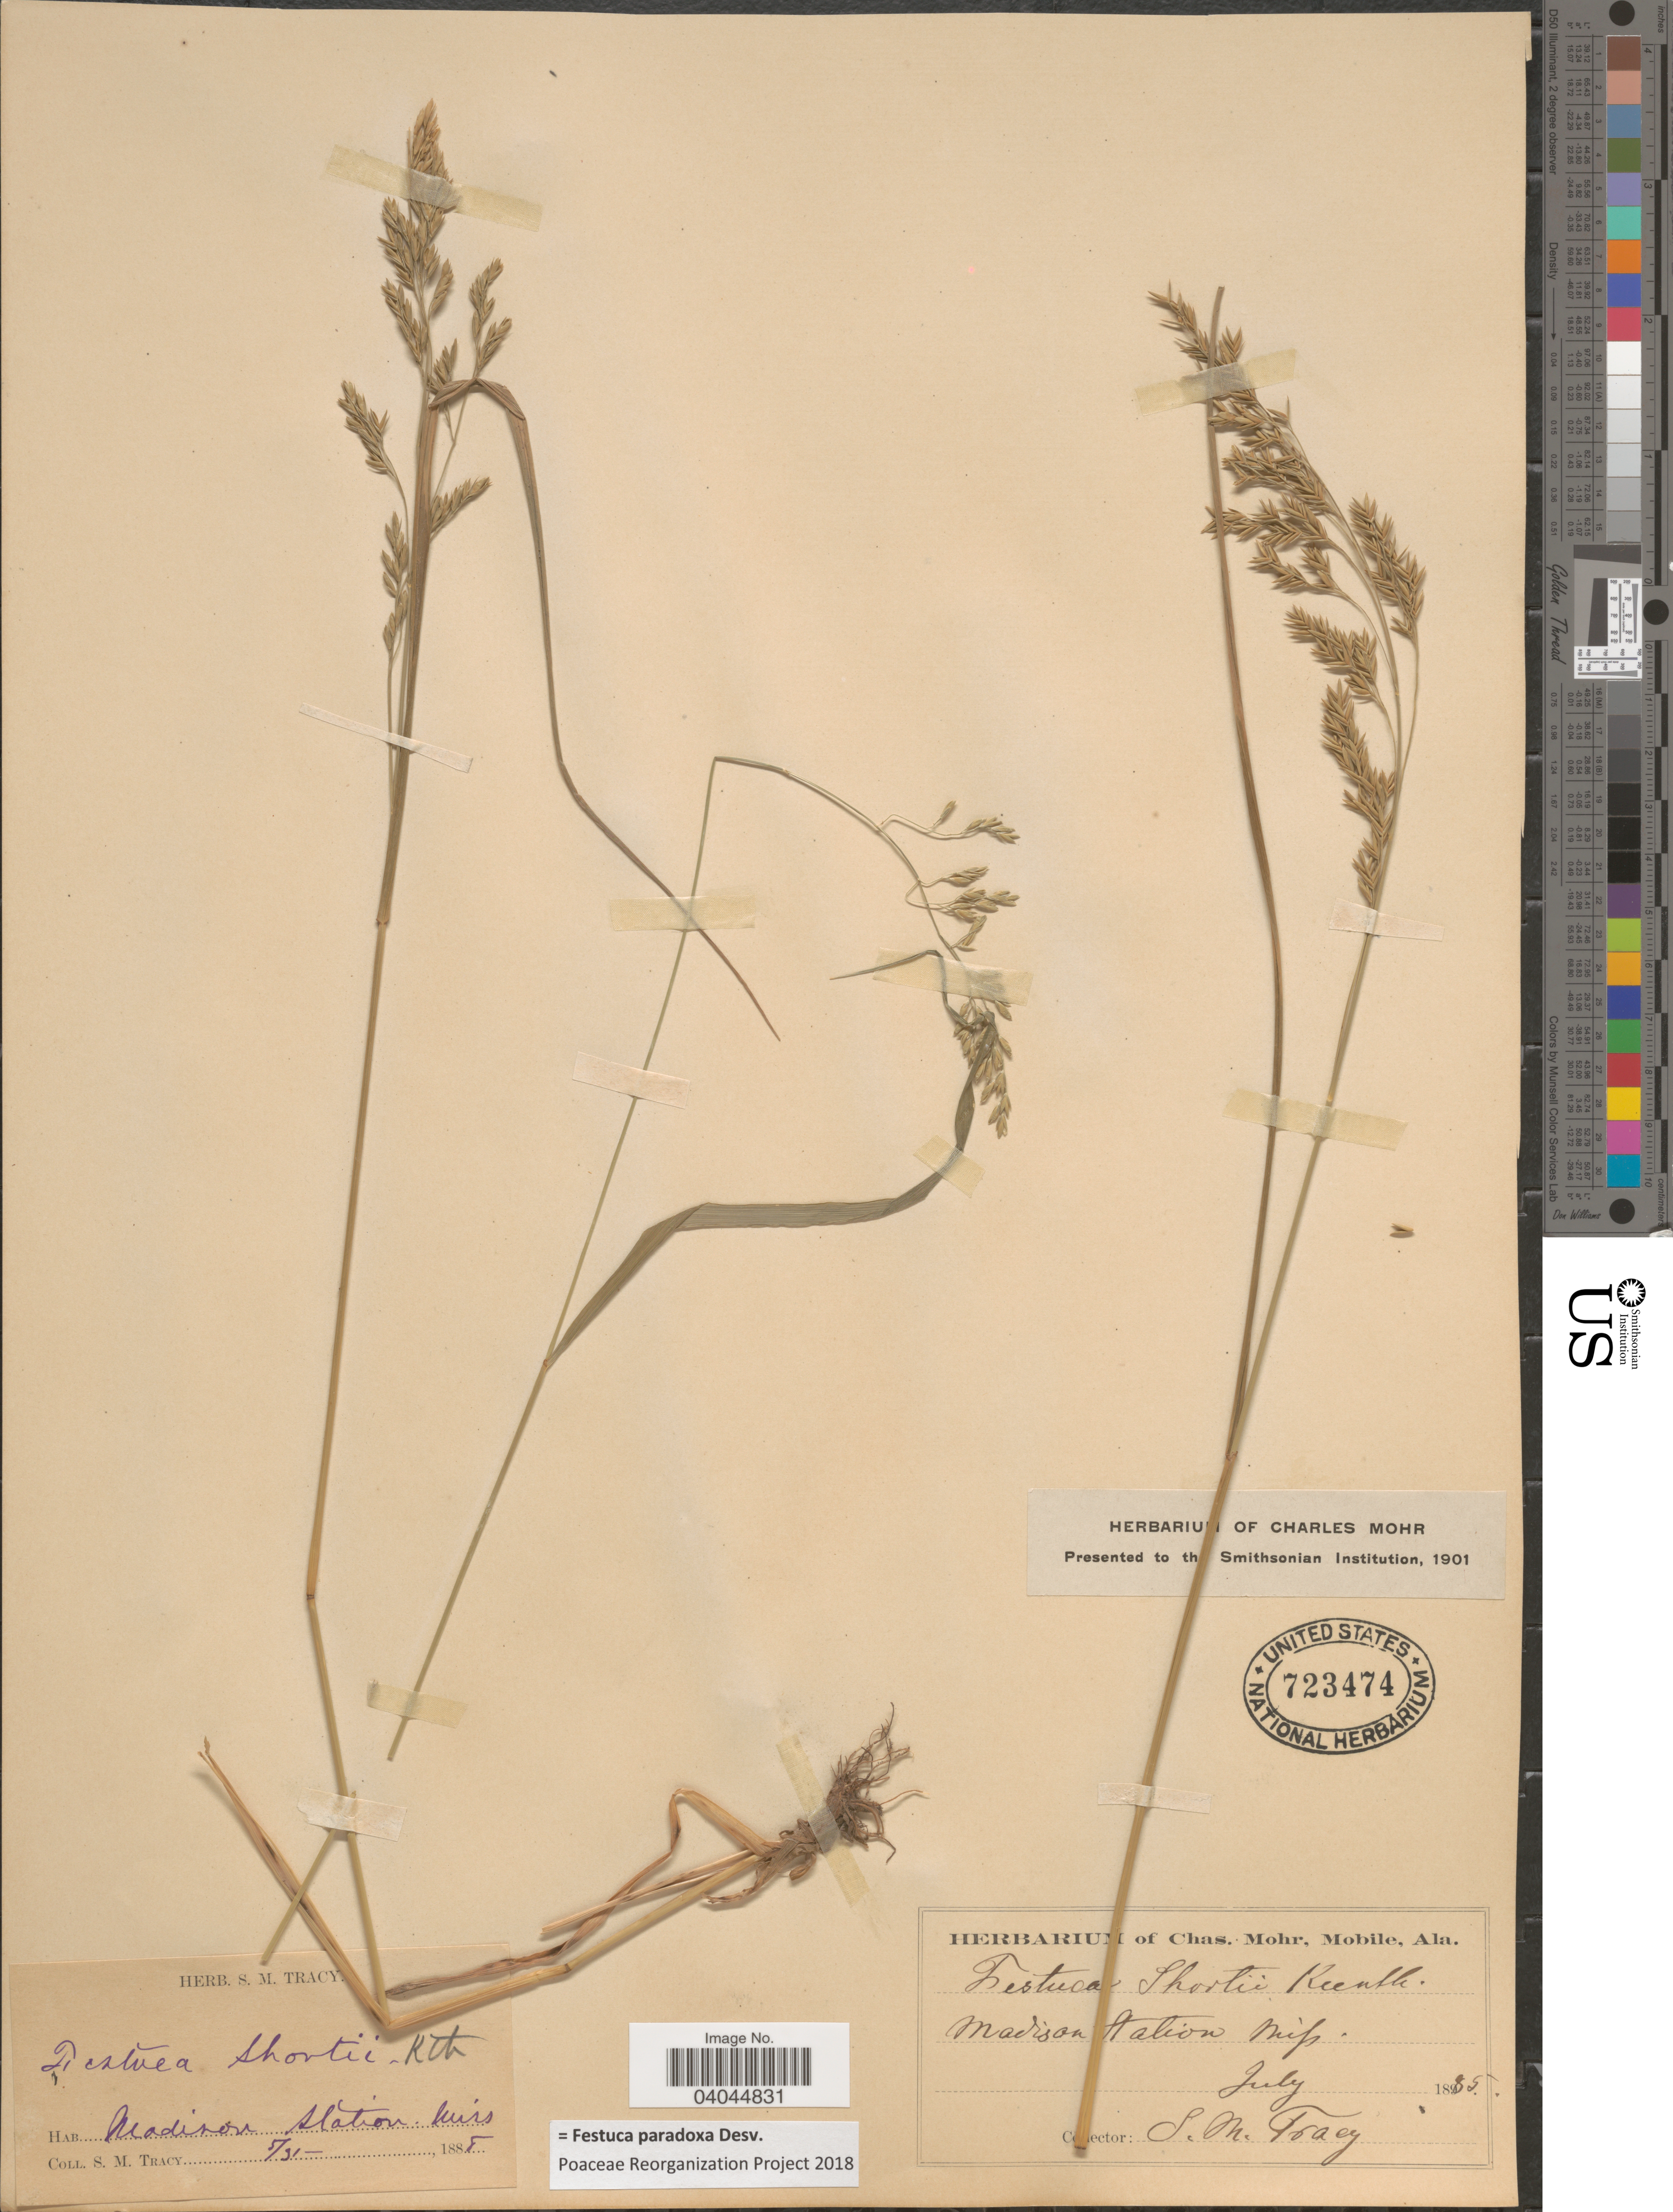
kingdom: Plantae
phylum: Tracheophyta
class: Liliopsida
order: Poales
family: Poaceae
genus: Festuca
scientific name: Festuca paradoxa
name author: Desv.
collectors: S. M. Tracy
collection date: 1885-05-31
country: United States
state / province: Mississippi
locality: Madison Station.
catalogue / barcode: US 723474